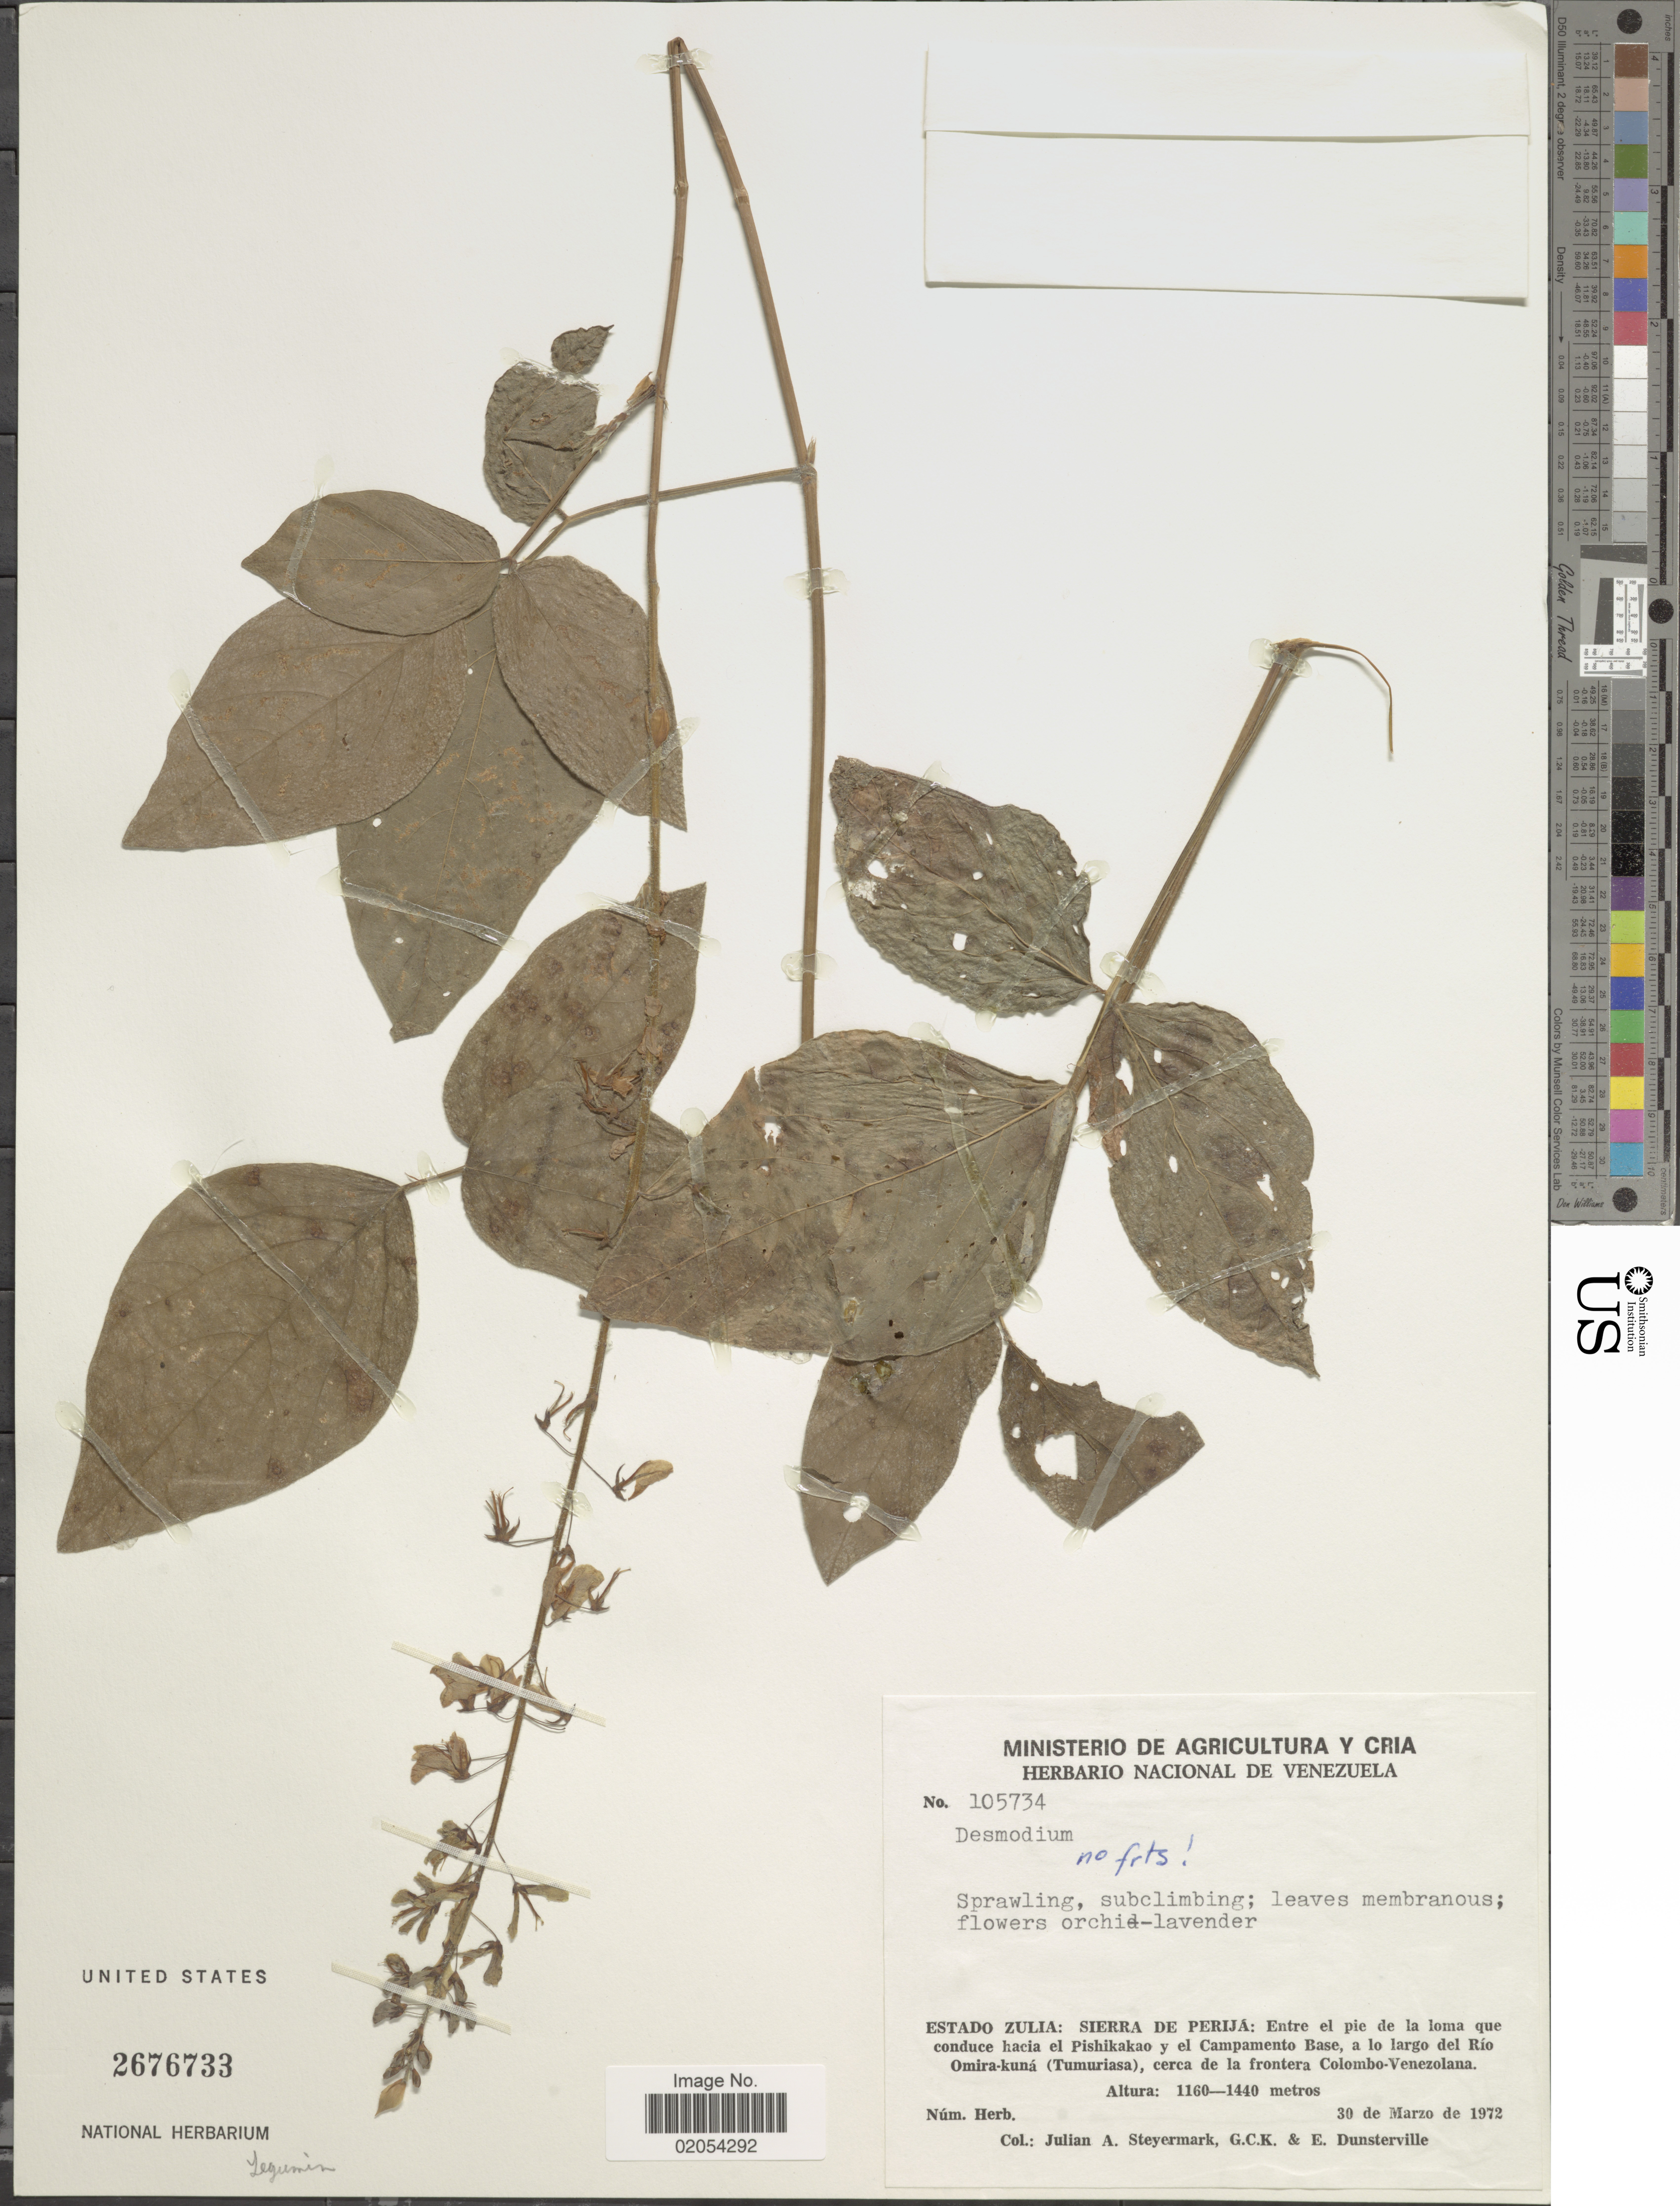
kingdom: Plantae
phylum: Tracheophyta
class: Magnoliopsida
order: Fabales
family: Fabaceae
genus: Desmodium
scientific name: Desmodium sp.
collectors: J. Steyermark, G. C. K. Dunsterville & E. Dunsterville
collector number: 105734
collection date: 1972-03-30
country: Venezuela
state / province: Zulia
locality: Estado Zulia: Sierra de Perija: Entre el pie de la loma que conduce hacia el Pishikakao y el Campamento Base, a lo del Rio Omira-kuna (Tumuriasa), cerca de la frontera Colombo-Venezolana.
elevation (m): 1160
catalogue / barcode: US 2676733